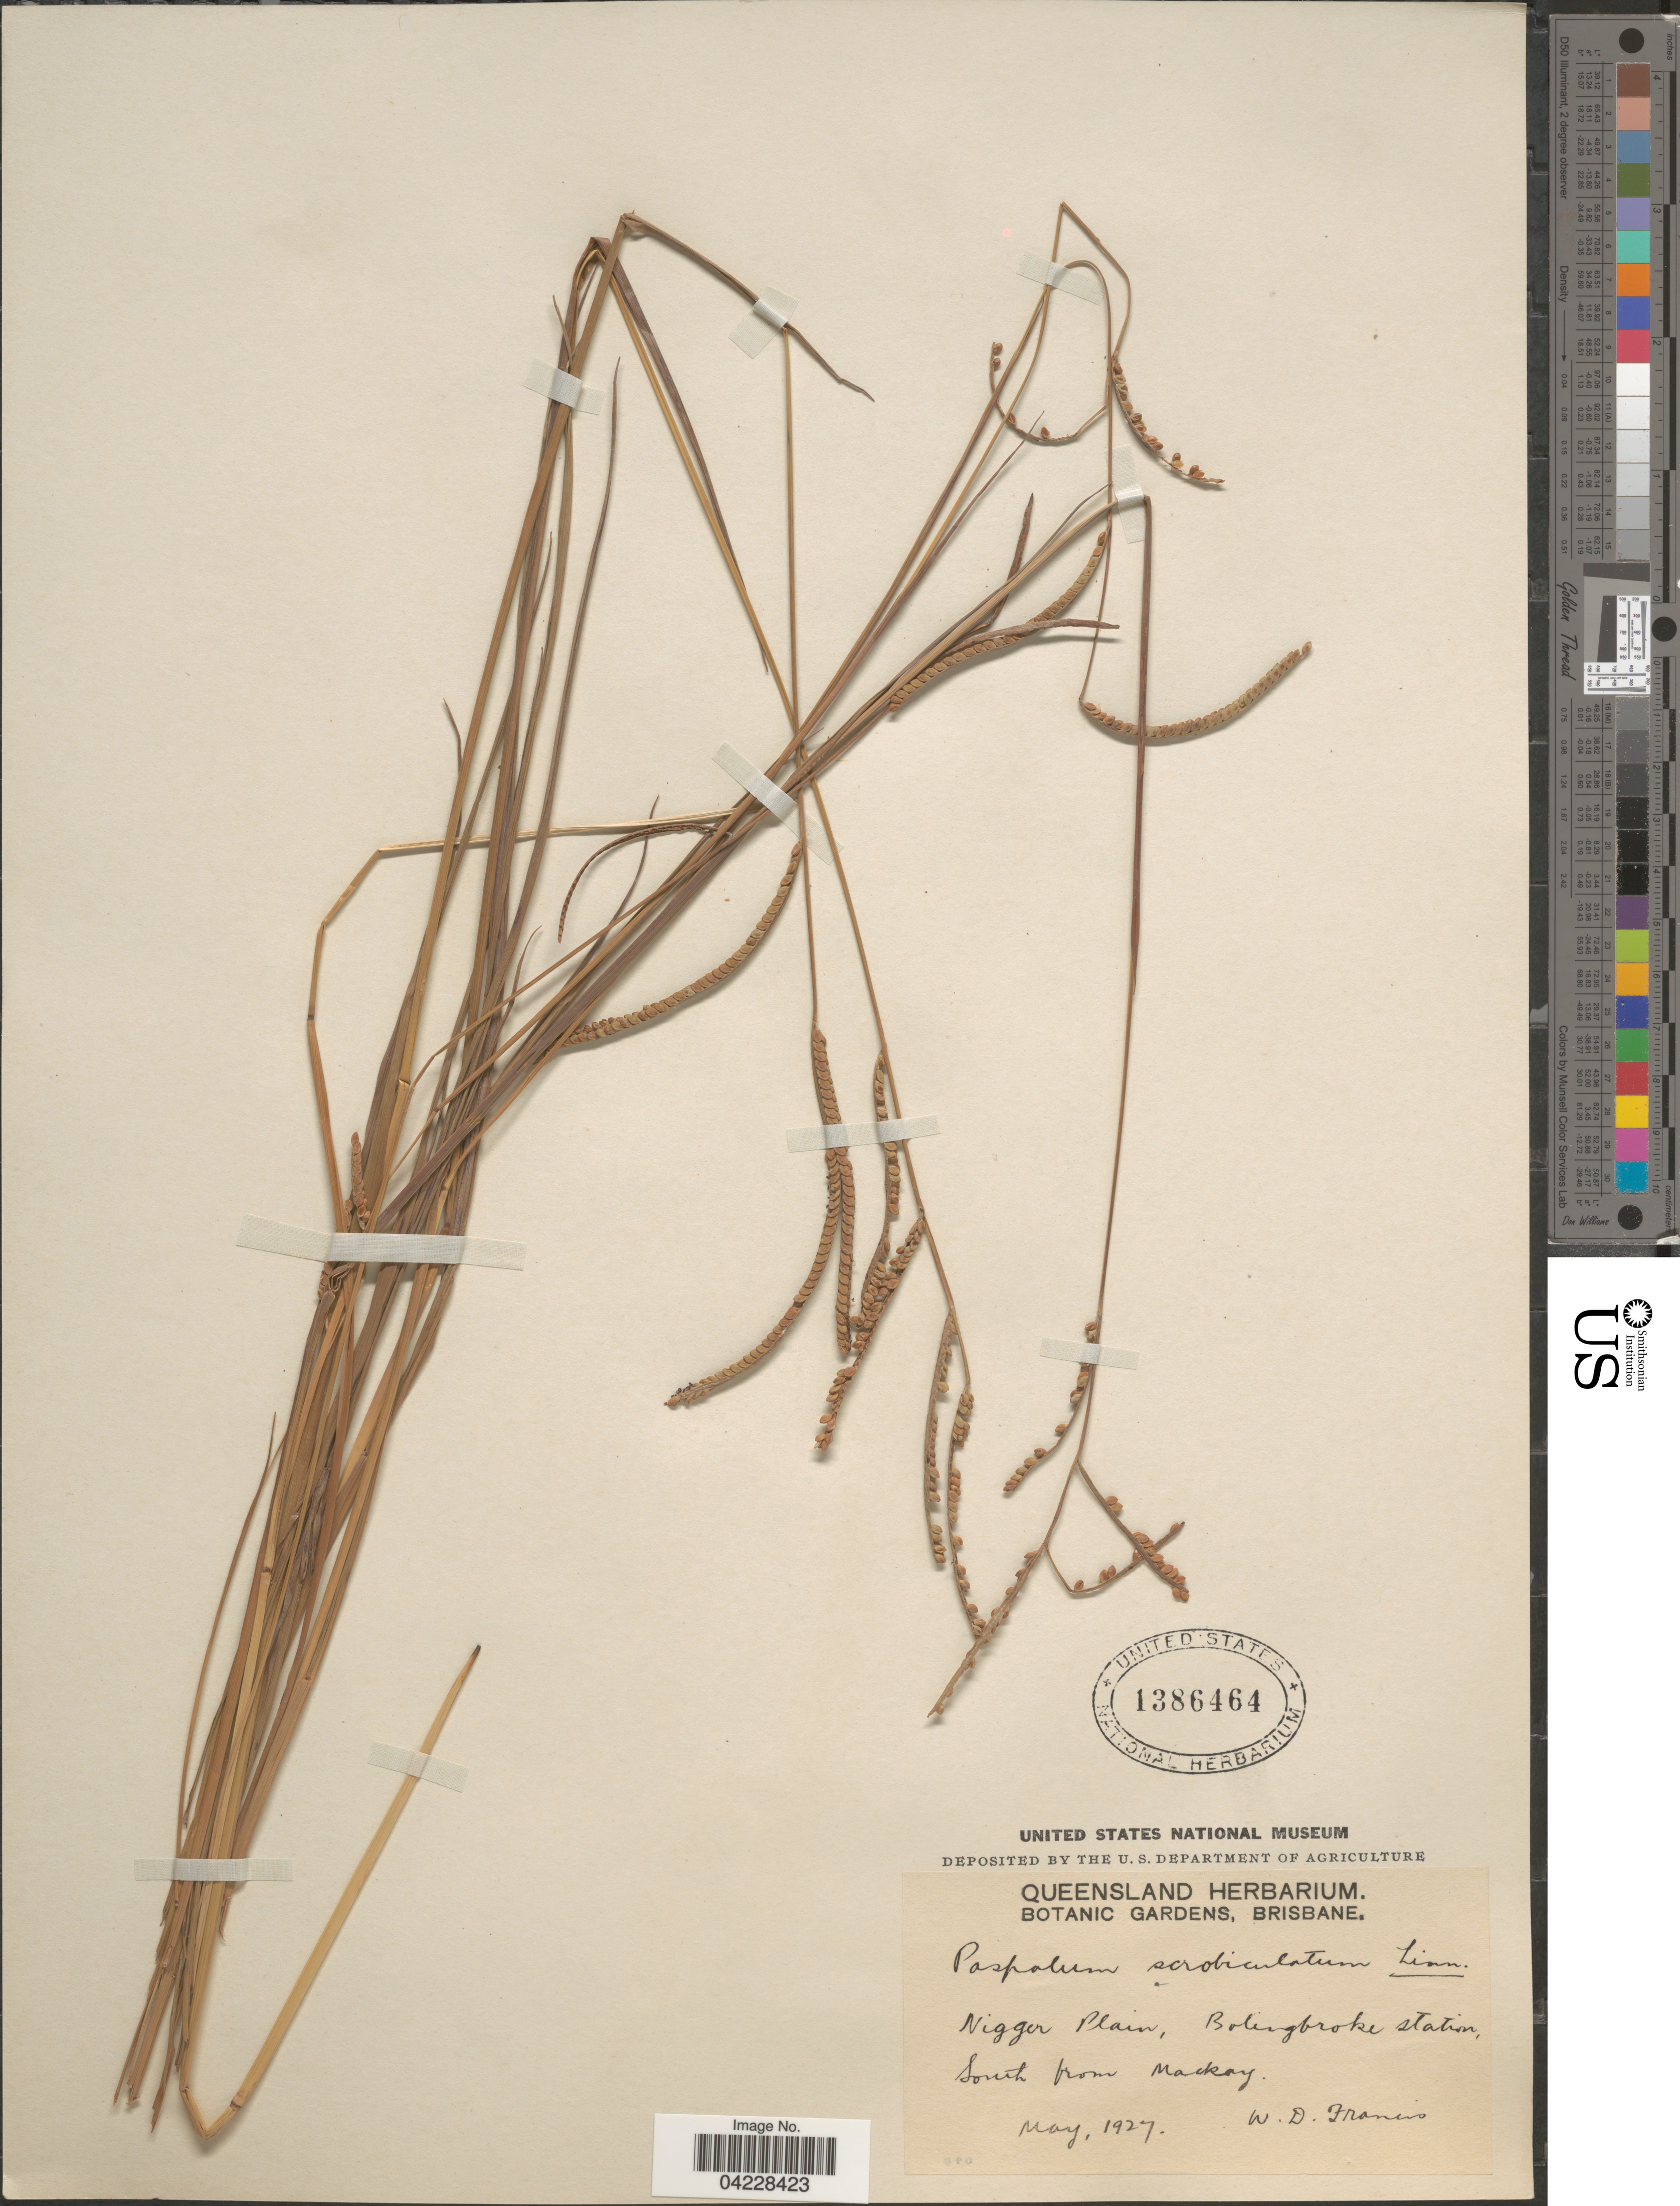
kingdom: Plantae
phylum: Tracheophyta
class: Liliopsida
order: Poales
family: Poaceae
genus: Paspalum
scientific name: Paspalum scrobiculatum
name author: L.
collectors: W. Francis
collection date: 1927-05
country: Australia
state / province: Queensland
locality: Nigger Plain, Bolingbroke Station, South from Mackay.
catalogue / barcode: US 1386464